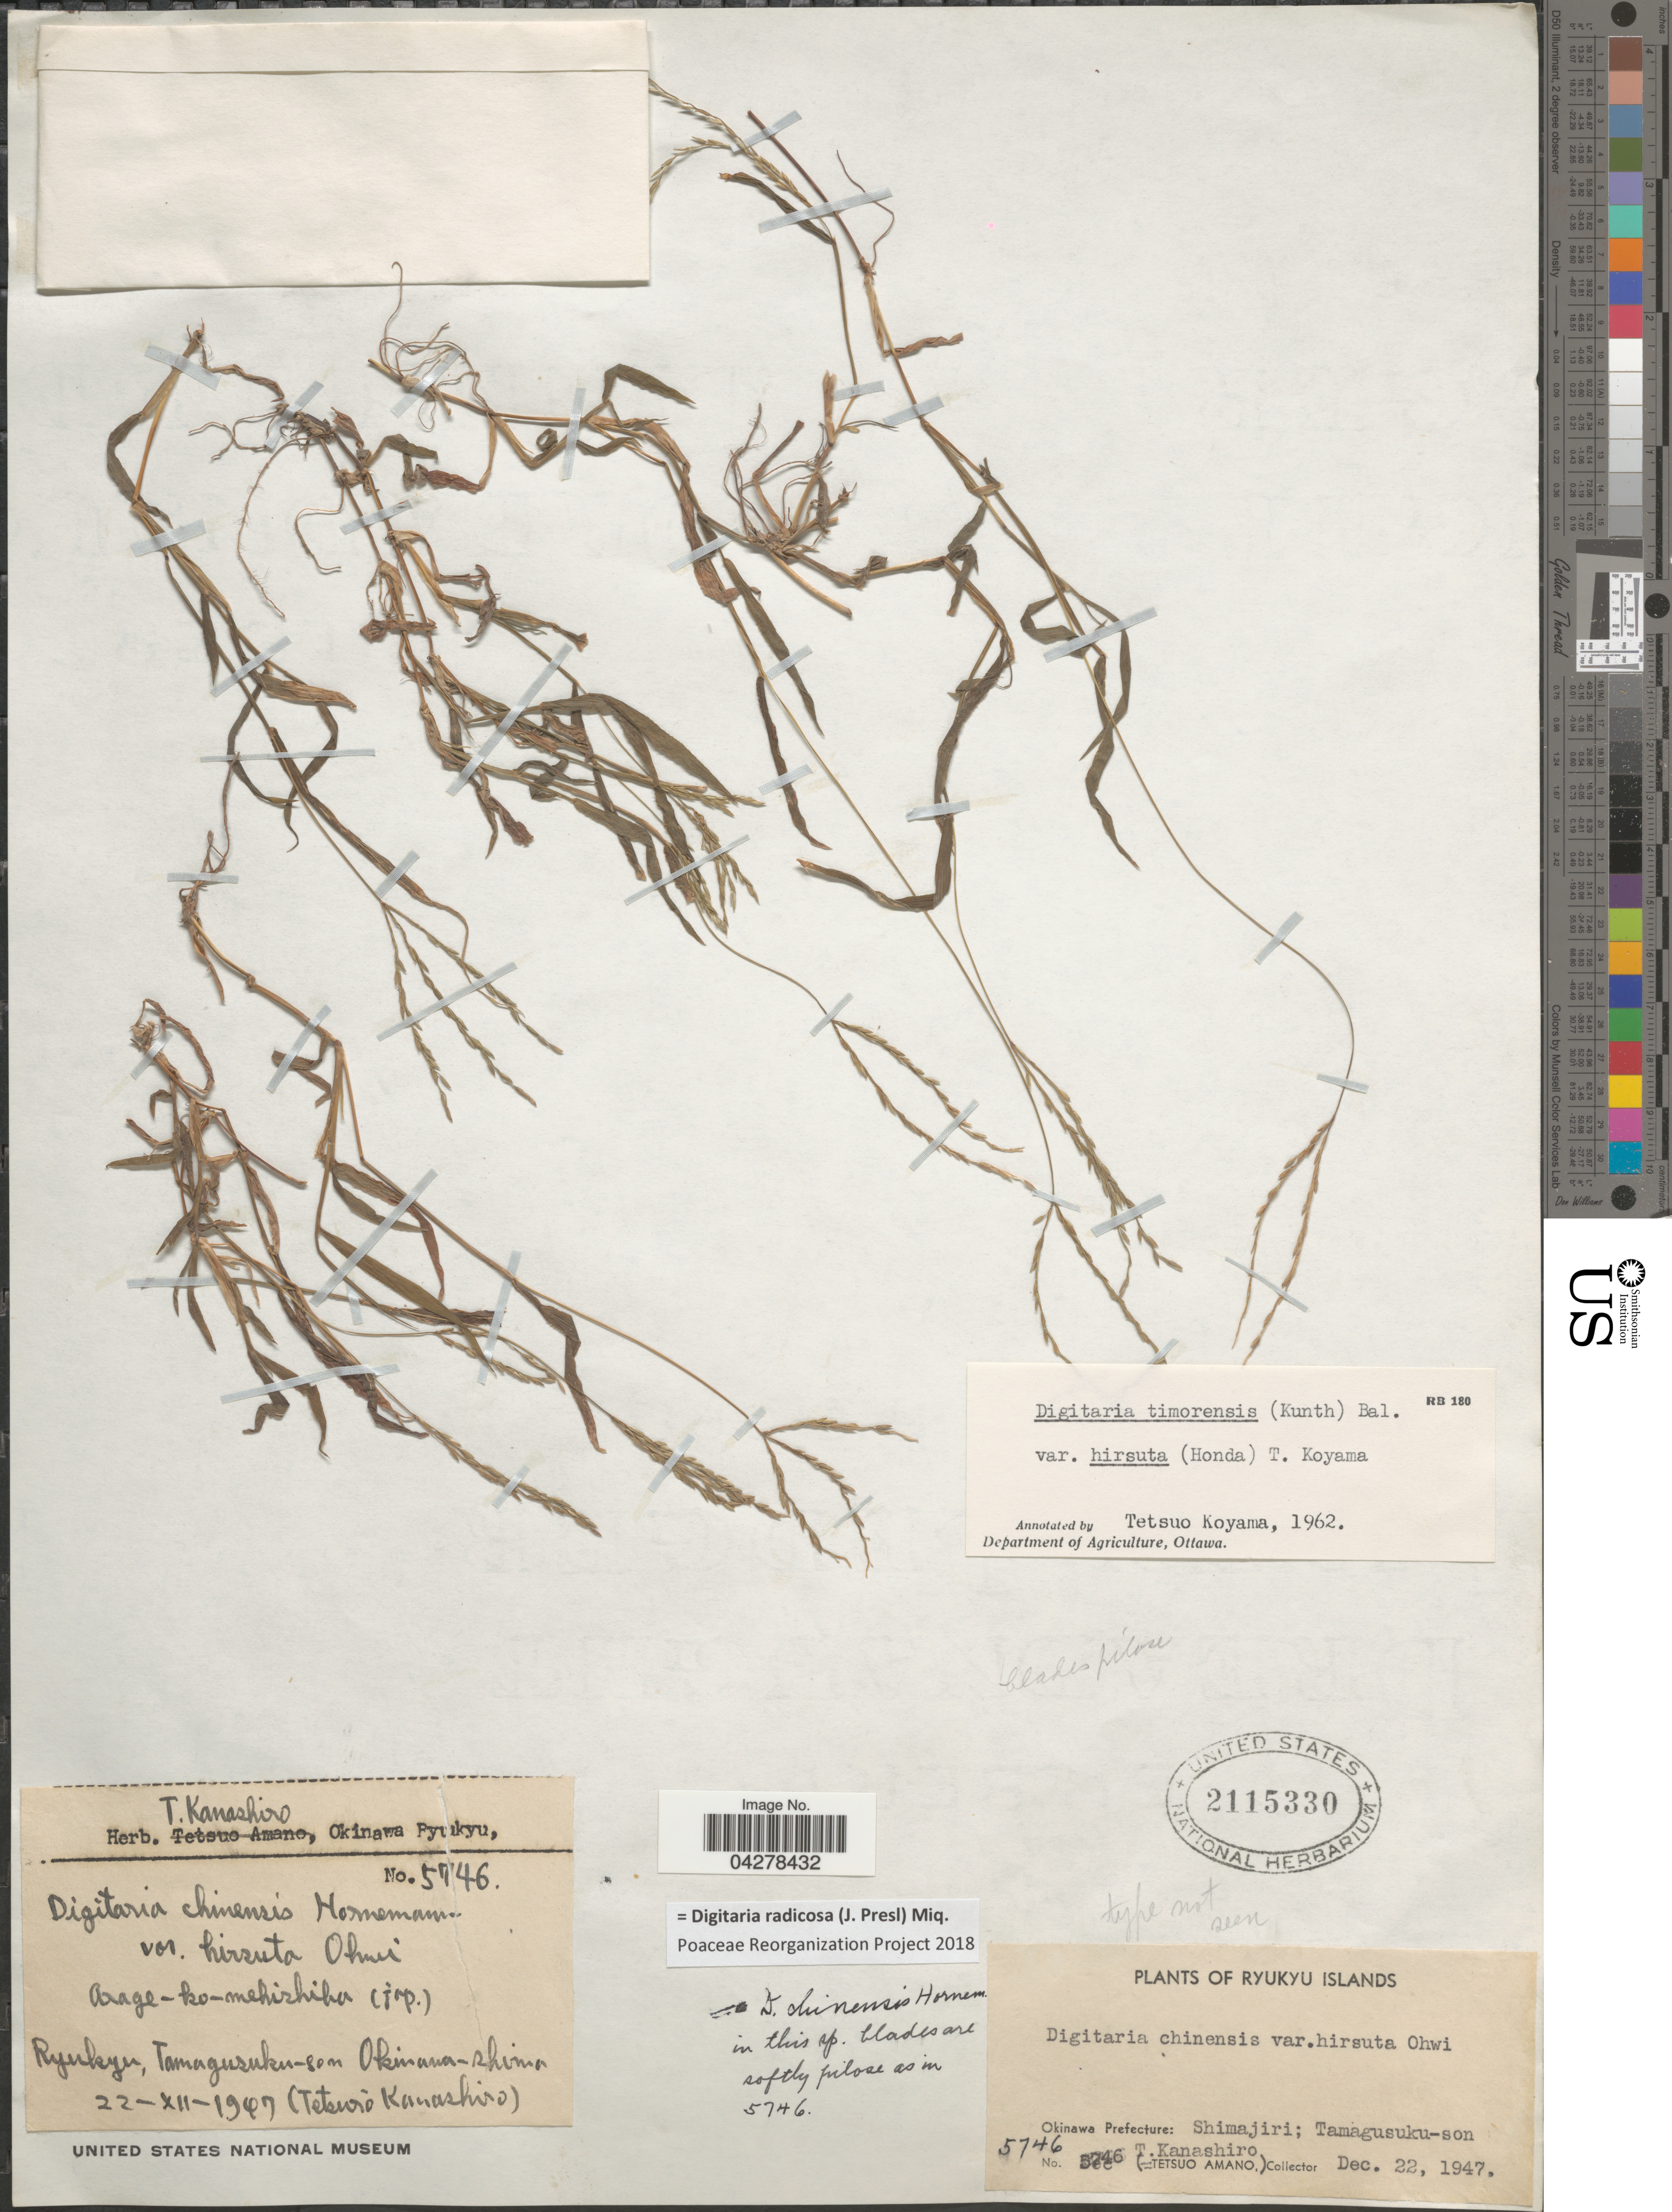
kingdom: Plantae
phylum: Tracheophyta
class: Liliopsida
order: Poales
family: Poaceae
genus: Digitaria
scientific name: Digitaria radicosa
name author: (J. Presl) Miq.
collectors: T. Kanashiro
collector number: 5746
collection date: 1947-12-22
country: Japan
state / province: Okinawa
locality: Ryukyu Islands. Okinawa Prefecture: Shimajiri; Tamagusuku-son. Okinawa-shima.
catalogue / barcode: US 2115330